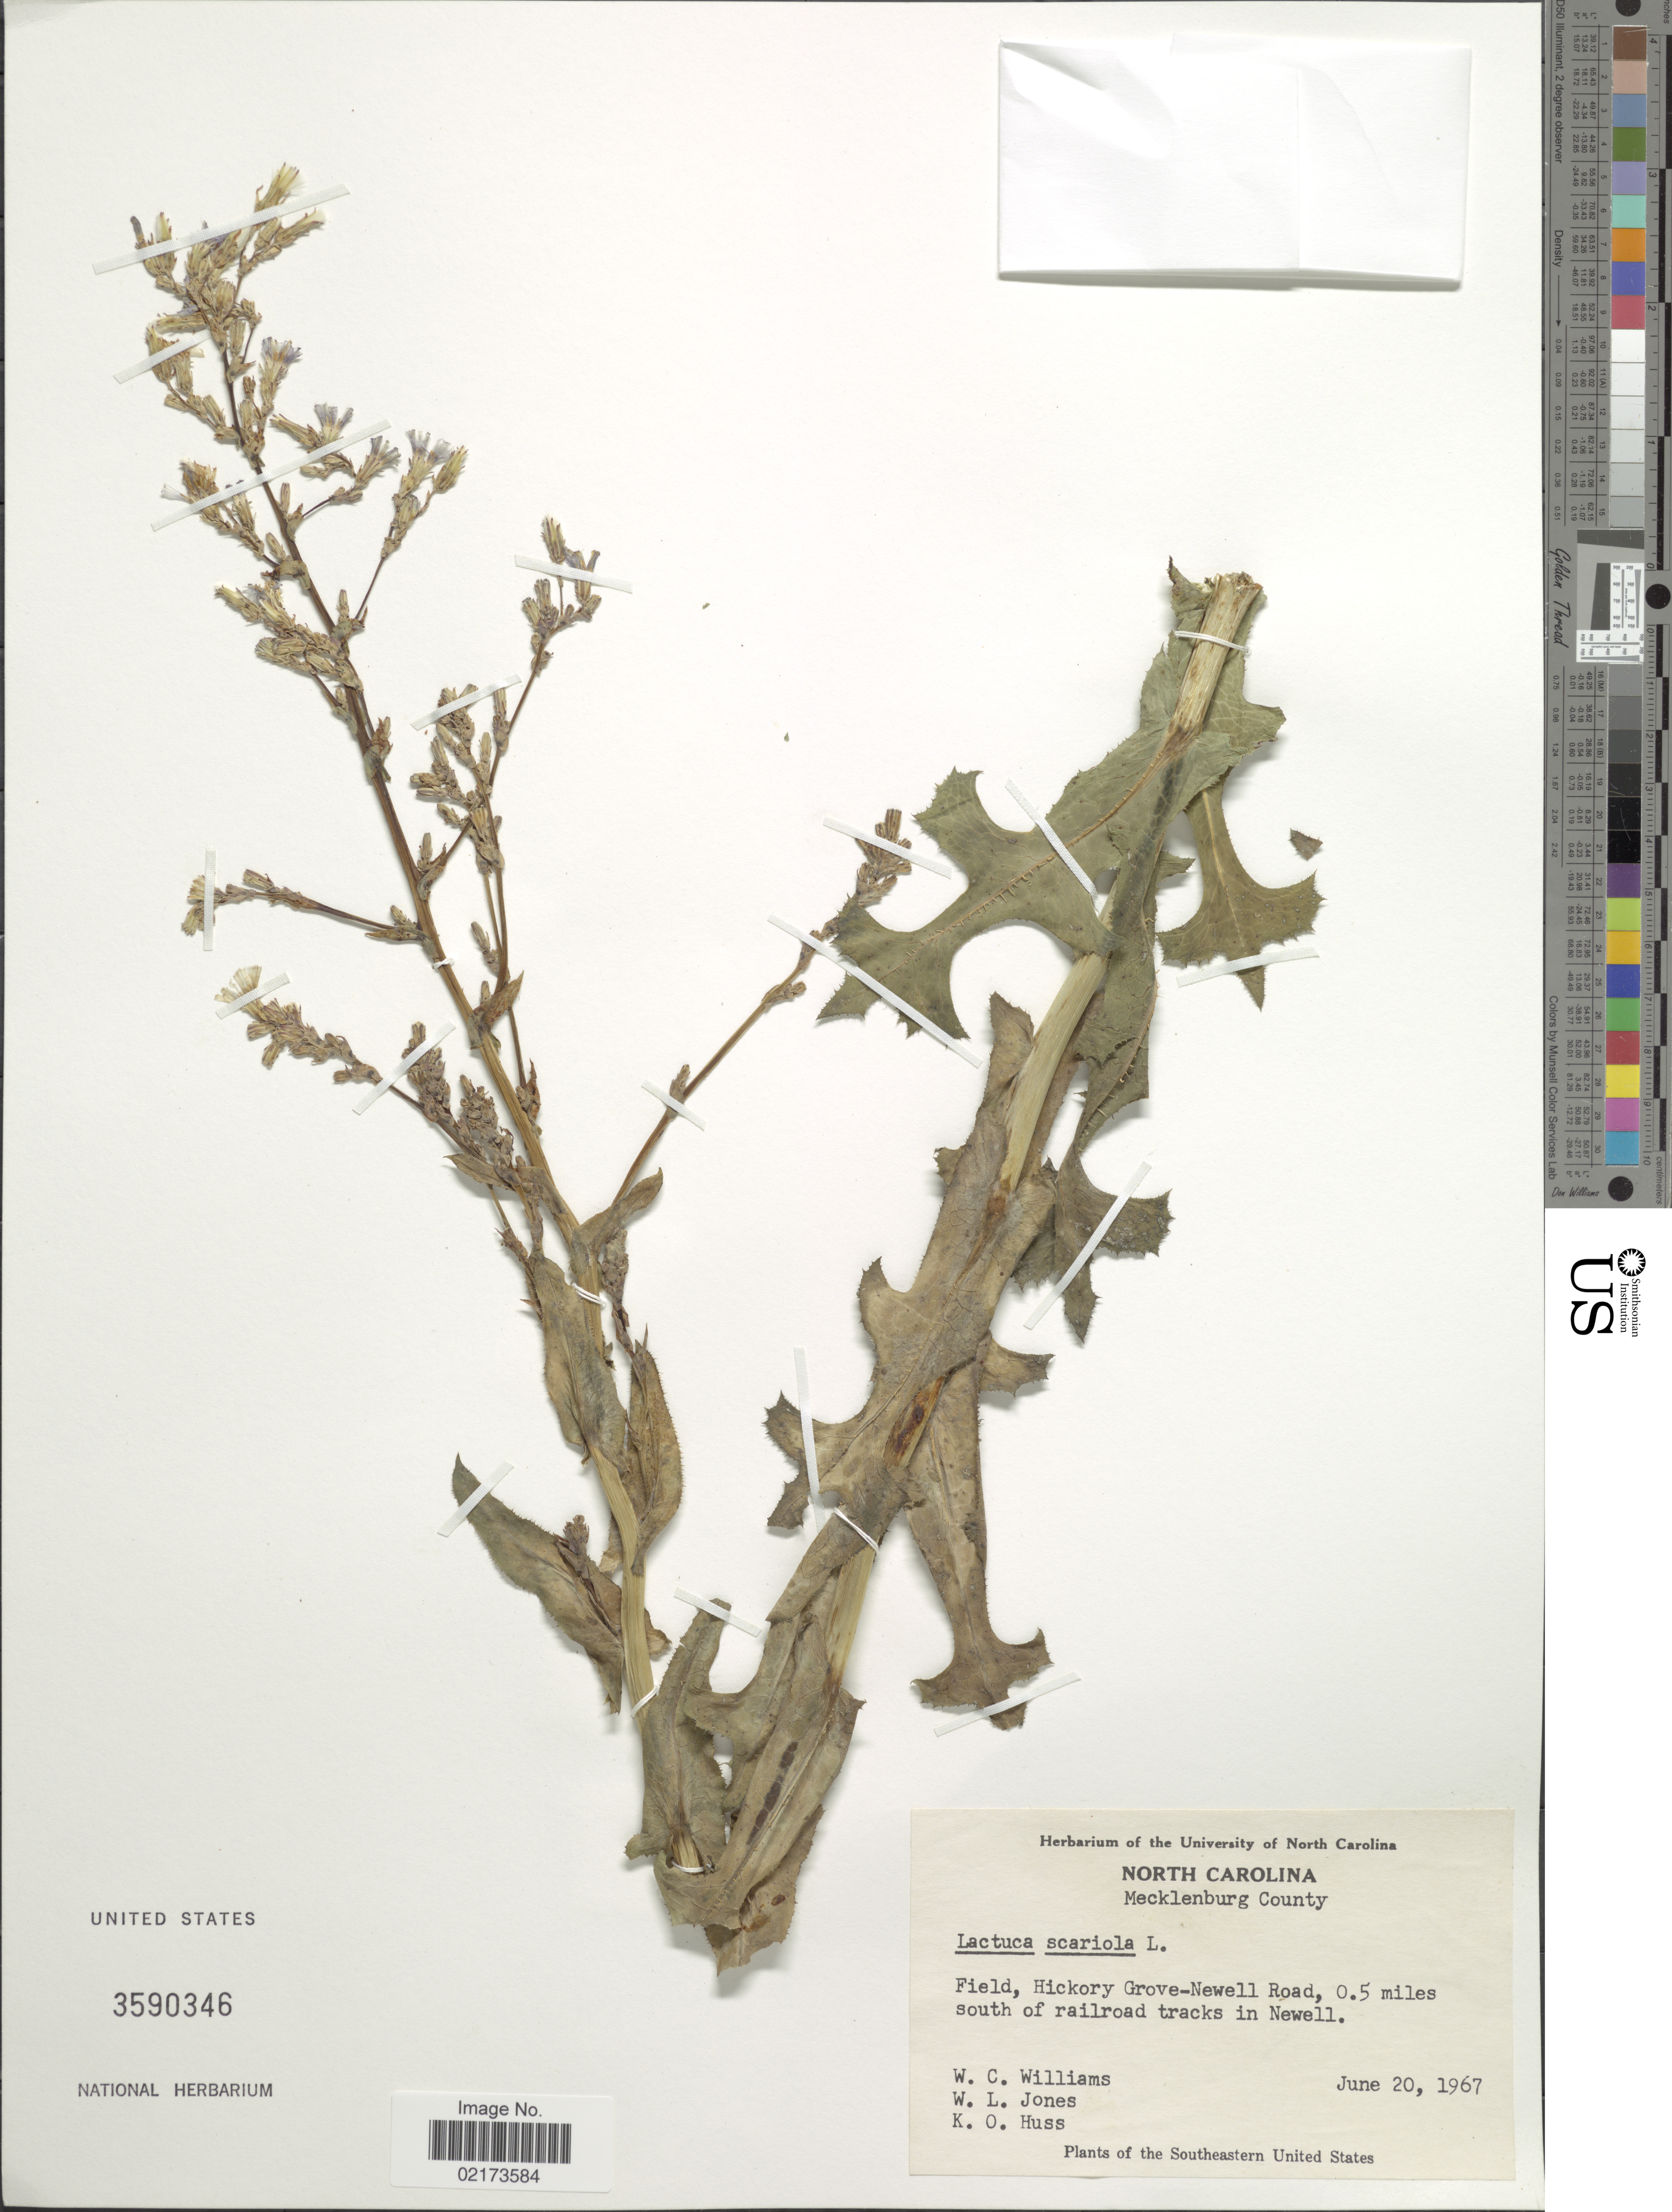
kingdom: Plantae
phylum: Tracheophyta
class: Magnoliopsida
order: Asterales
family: Asteraceae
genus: Lactuca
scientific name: Lactuca serriola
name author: L.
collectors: W. Williams, W. Jones & K. Huss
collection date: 1967-06-20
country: United States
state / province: North Carolina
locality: Mecklenburg County, Hickory Grove-Newell Road, 0.5 miles south of railroad tracks in Newell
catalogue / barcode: US 3590346